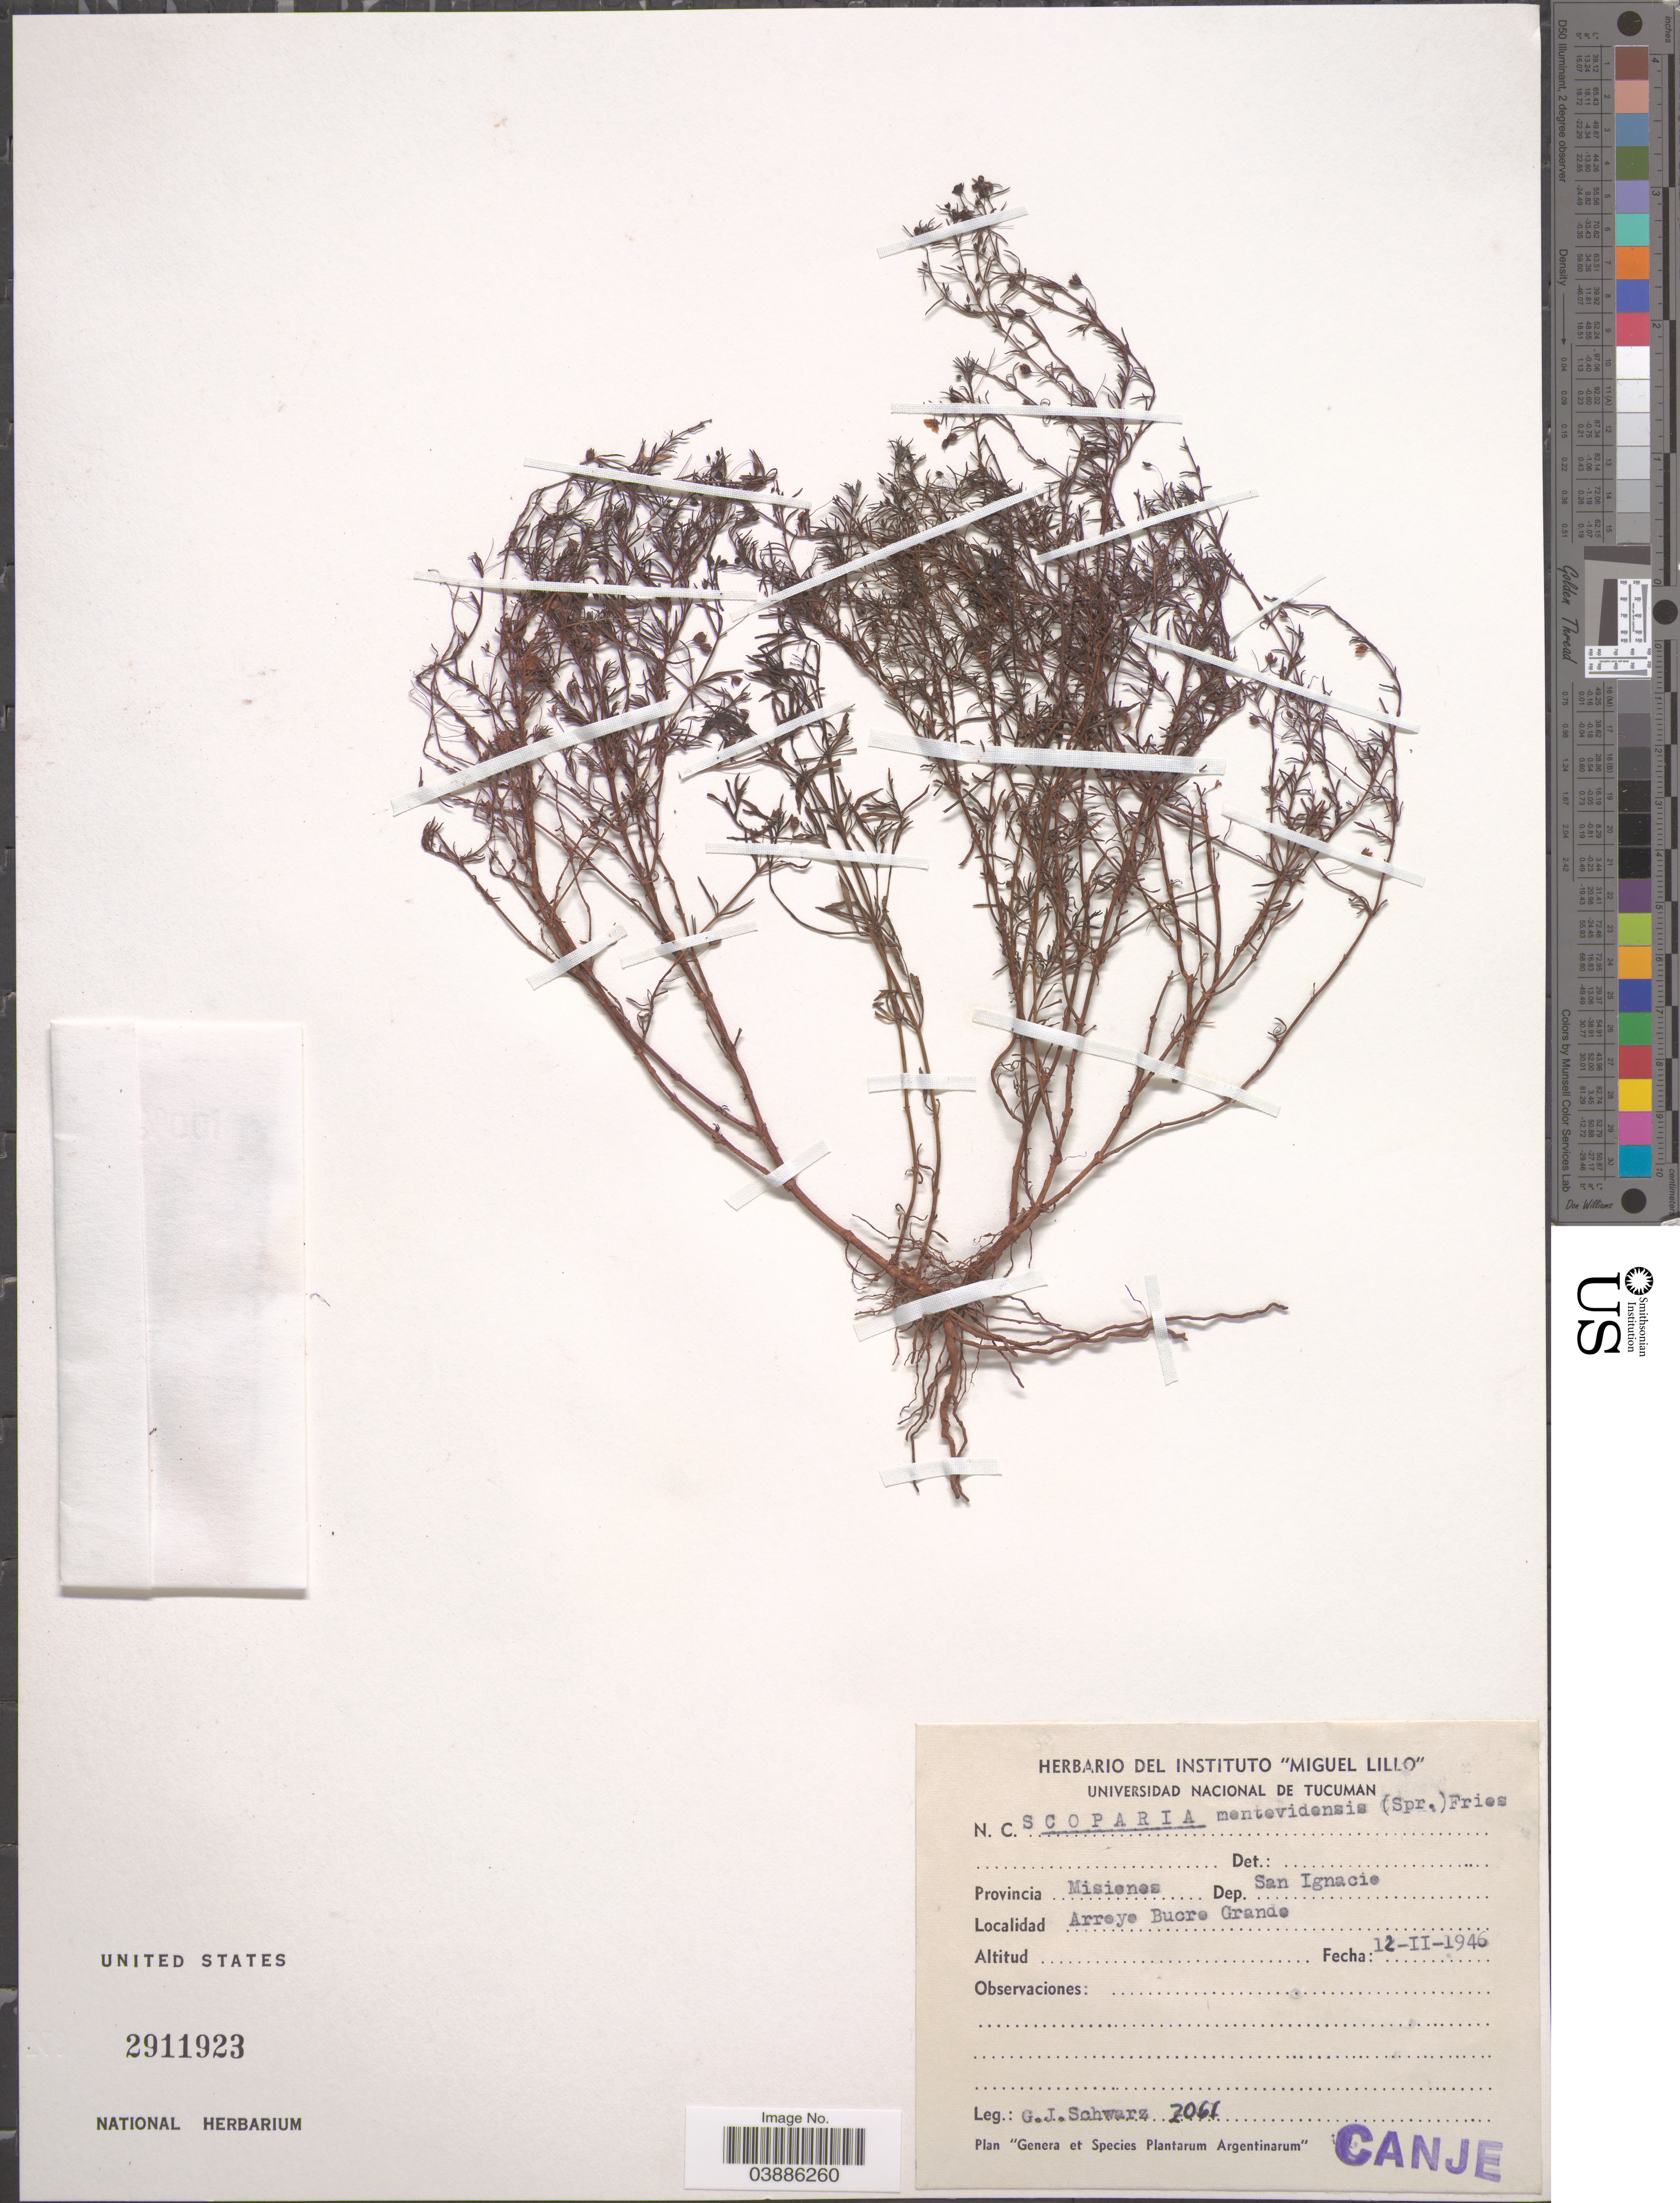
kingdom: Plantae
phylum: Tracheophyta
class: Magnoliopsida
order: Lamiales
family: Plantaginaceae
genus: Scoparia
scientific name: Scoparia montevidensis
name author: (Spreng.) R.E. Fr.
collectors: G. J. Schwarz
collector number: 2061*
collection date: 1946-02-12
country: Argentina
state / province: Misiones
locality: Dep. San Ignacio. Arroyo Bucre Grande.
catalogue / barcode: US 2911923